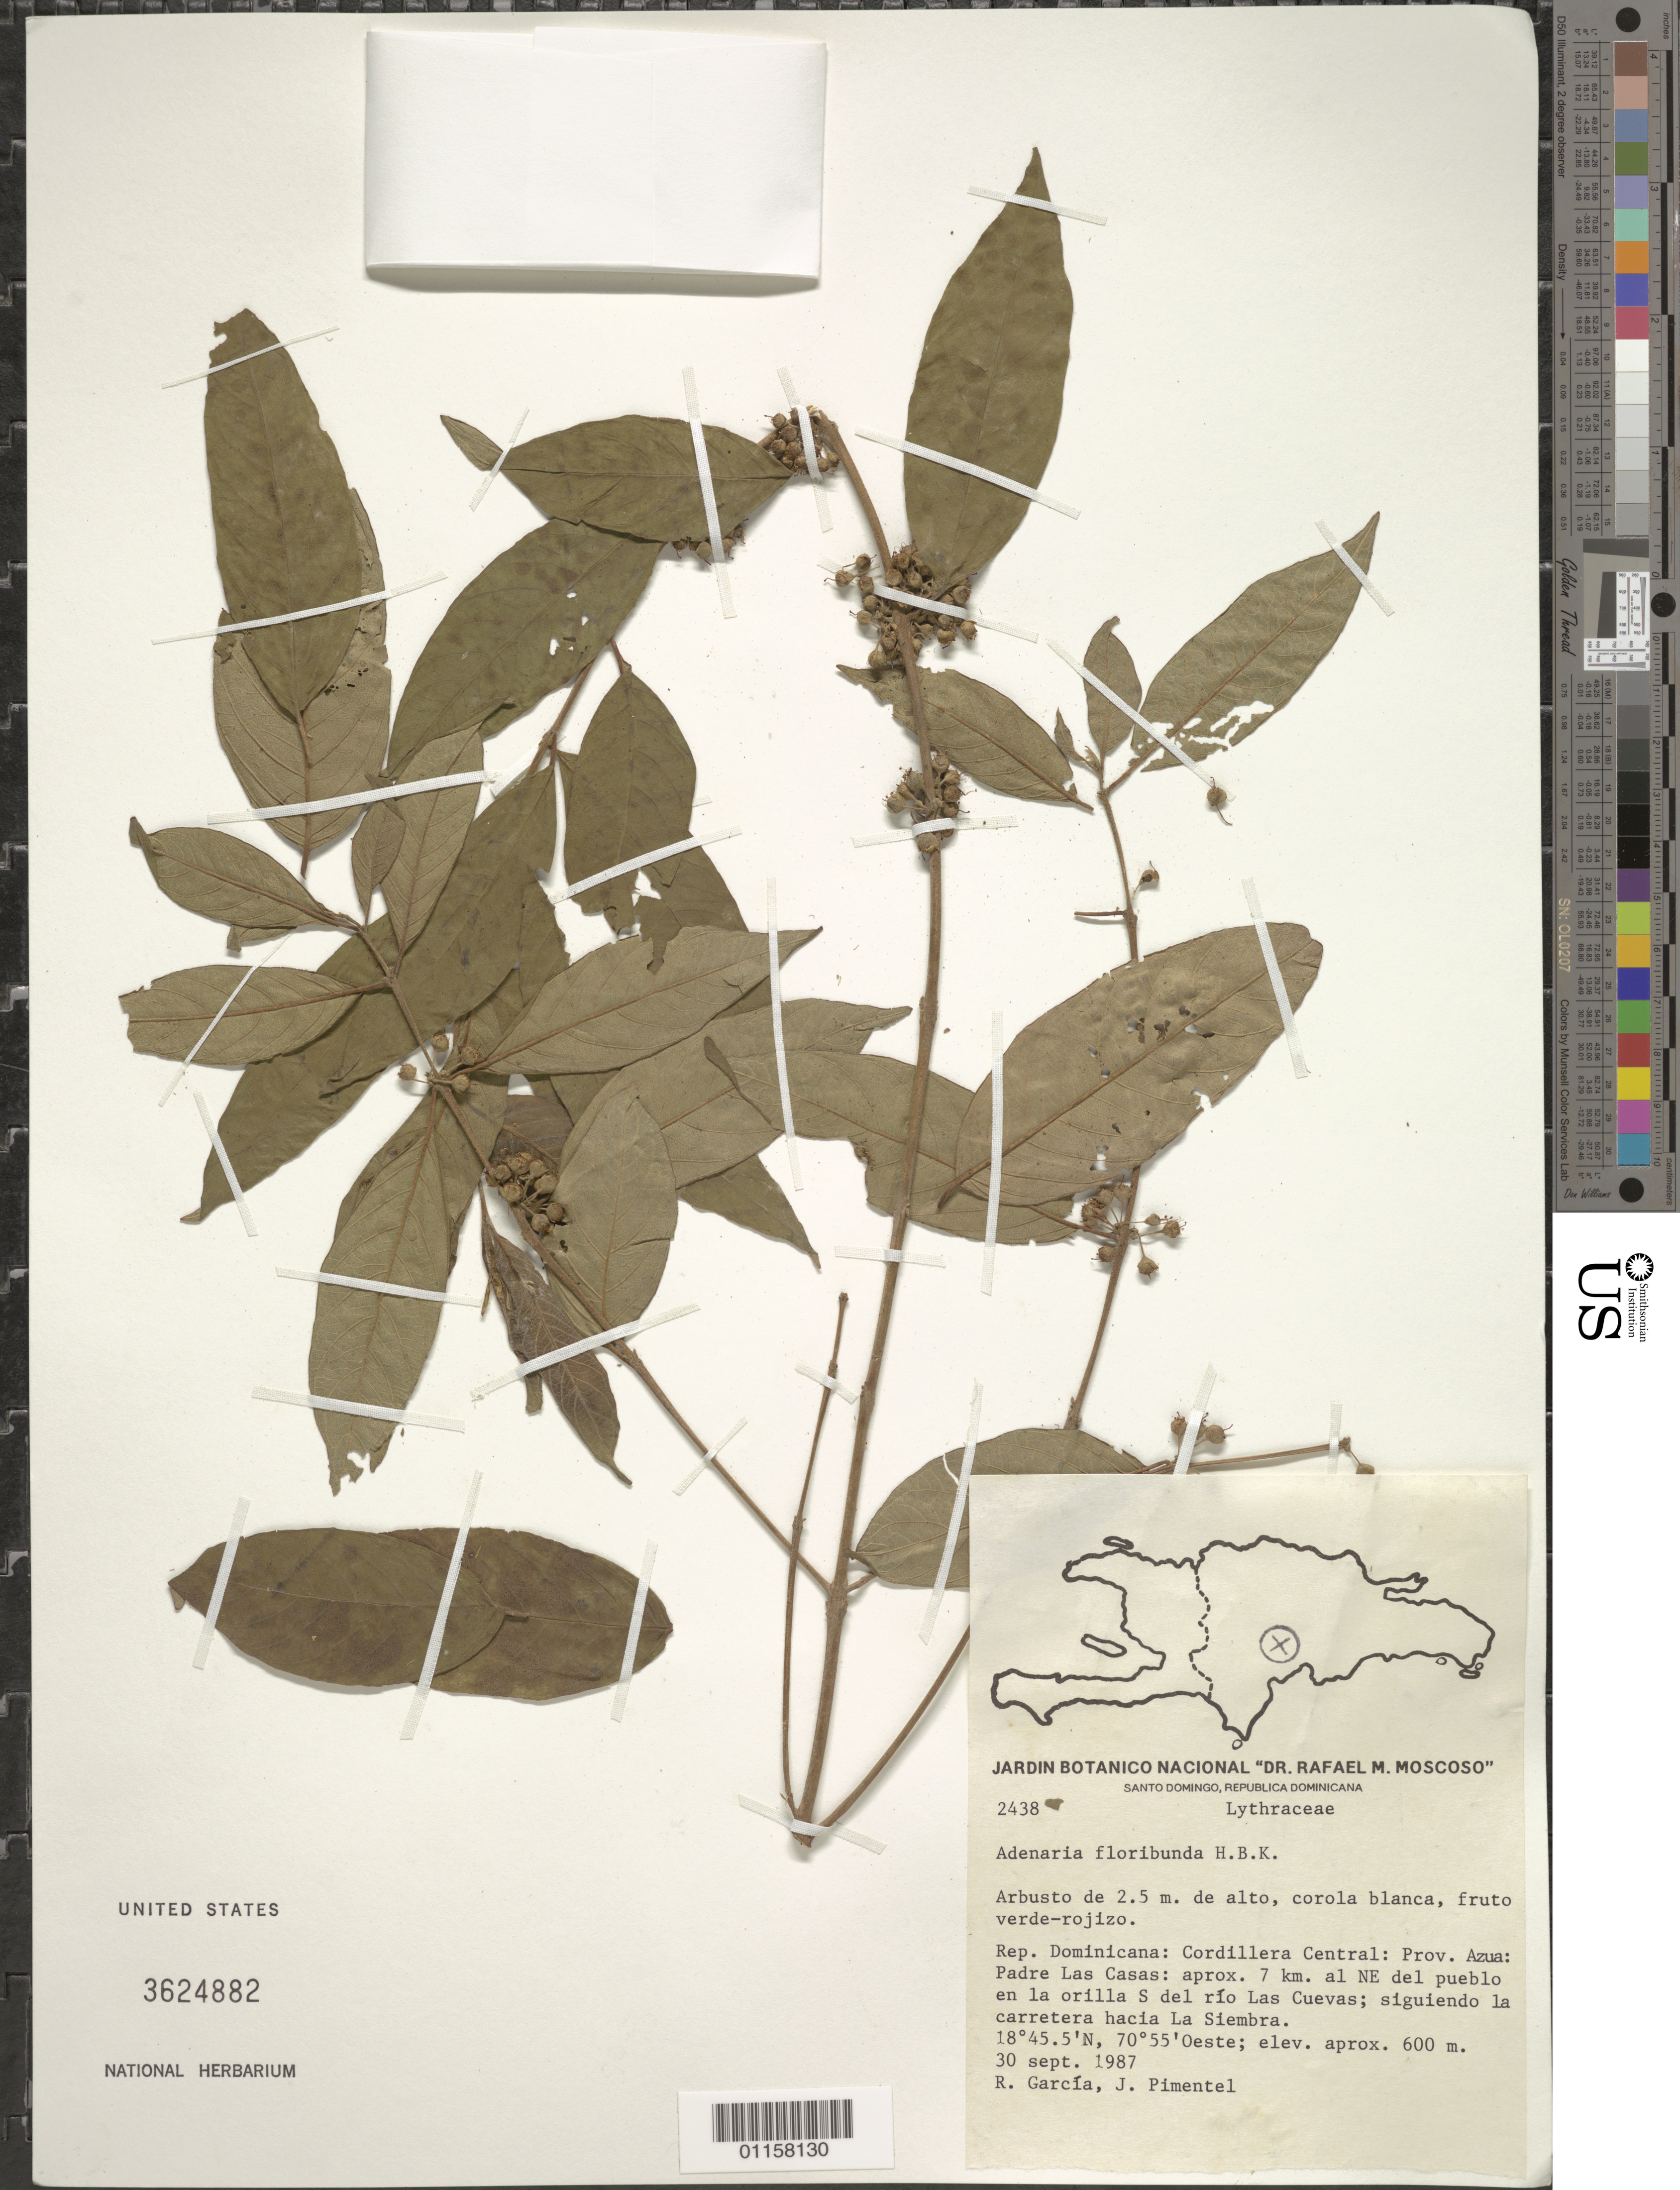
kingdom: Plantae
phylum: Tracheophyta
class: Magnoliopsida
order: Myrtales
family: Lythraceae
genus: Adenaria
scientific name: Adenaria floribunda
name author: Kunth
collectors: R. G. García & J. Pimentel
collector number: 2438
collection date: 1987-09-30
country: Dominican Republic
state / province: Azua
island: Hispaniola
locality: Cordillera Central; Padre Las Casas; aprox. 7 km al NE del pueblo en la orilla S del río Las Cuevas, siguiendo la carretera hacia La Siembra.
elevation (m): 600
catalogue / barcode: US 3624882